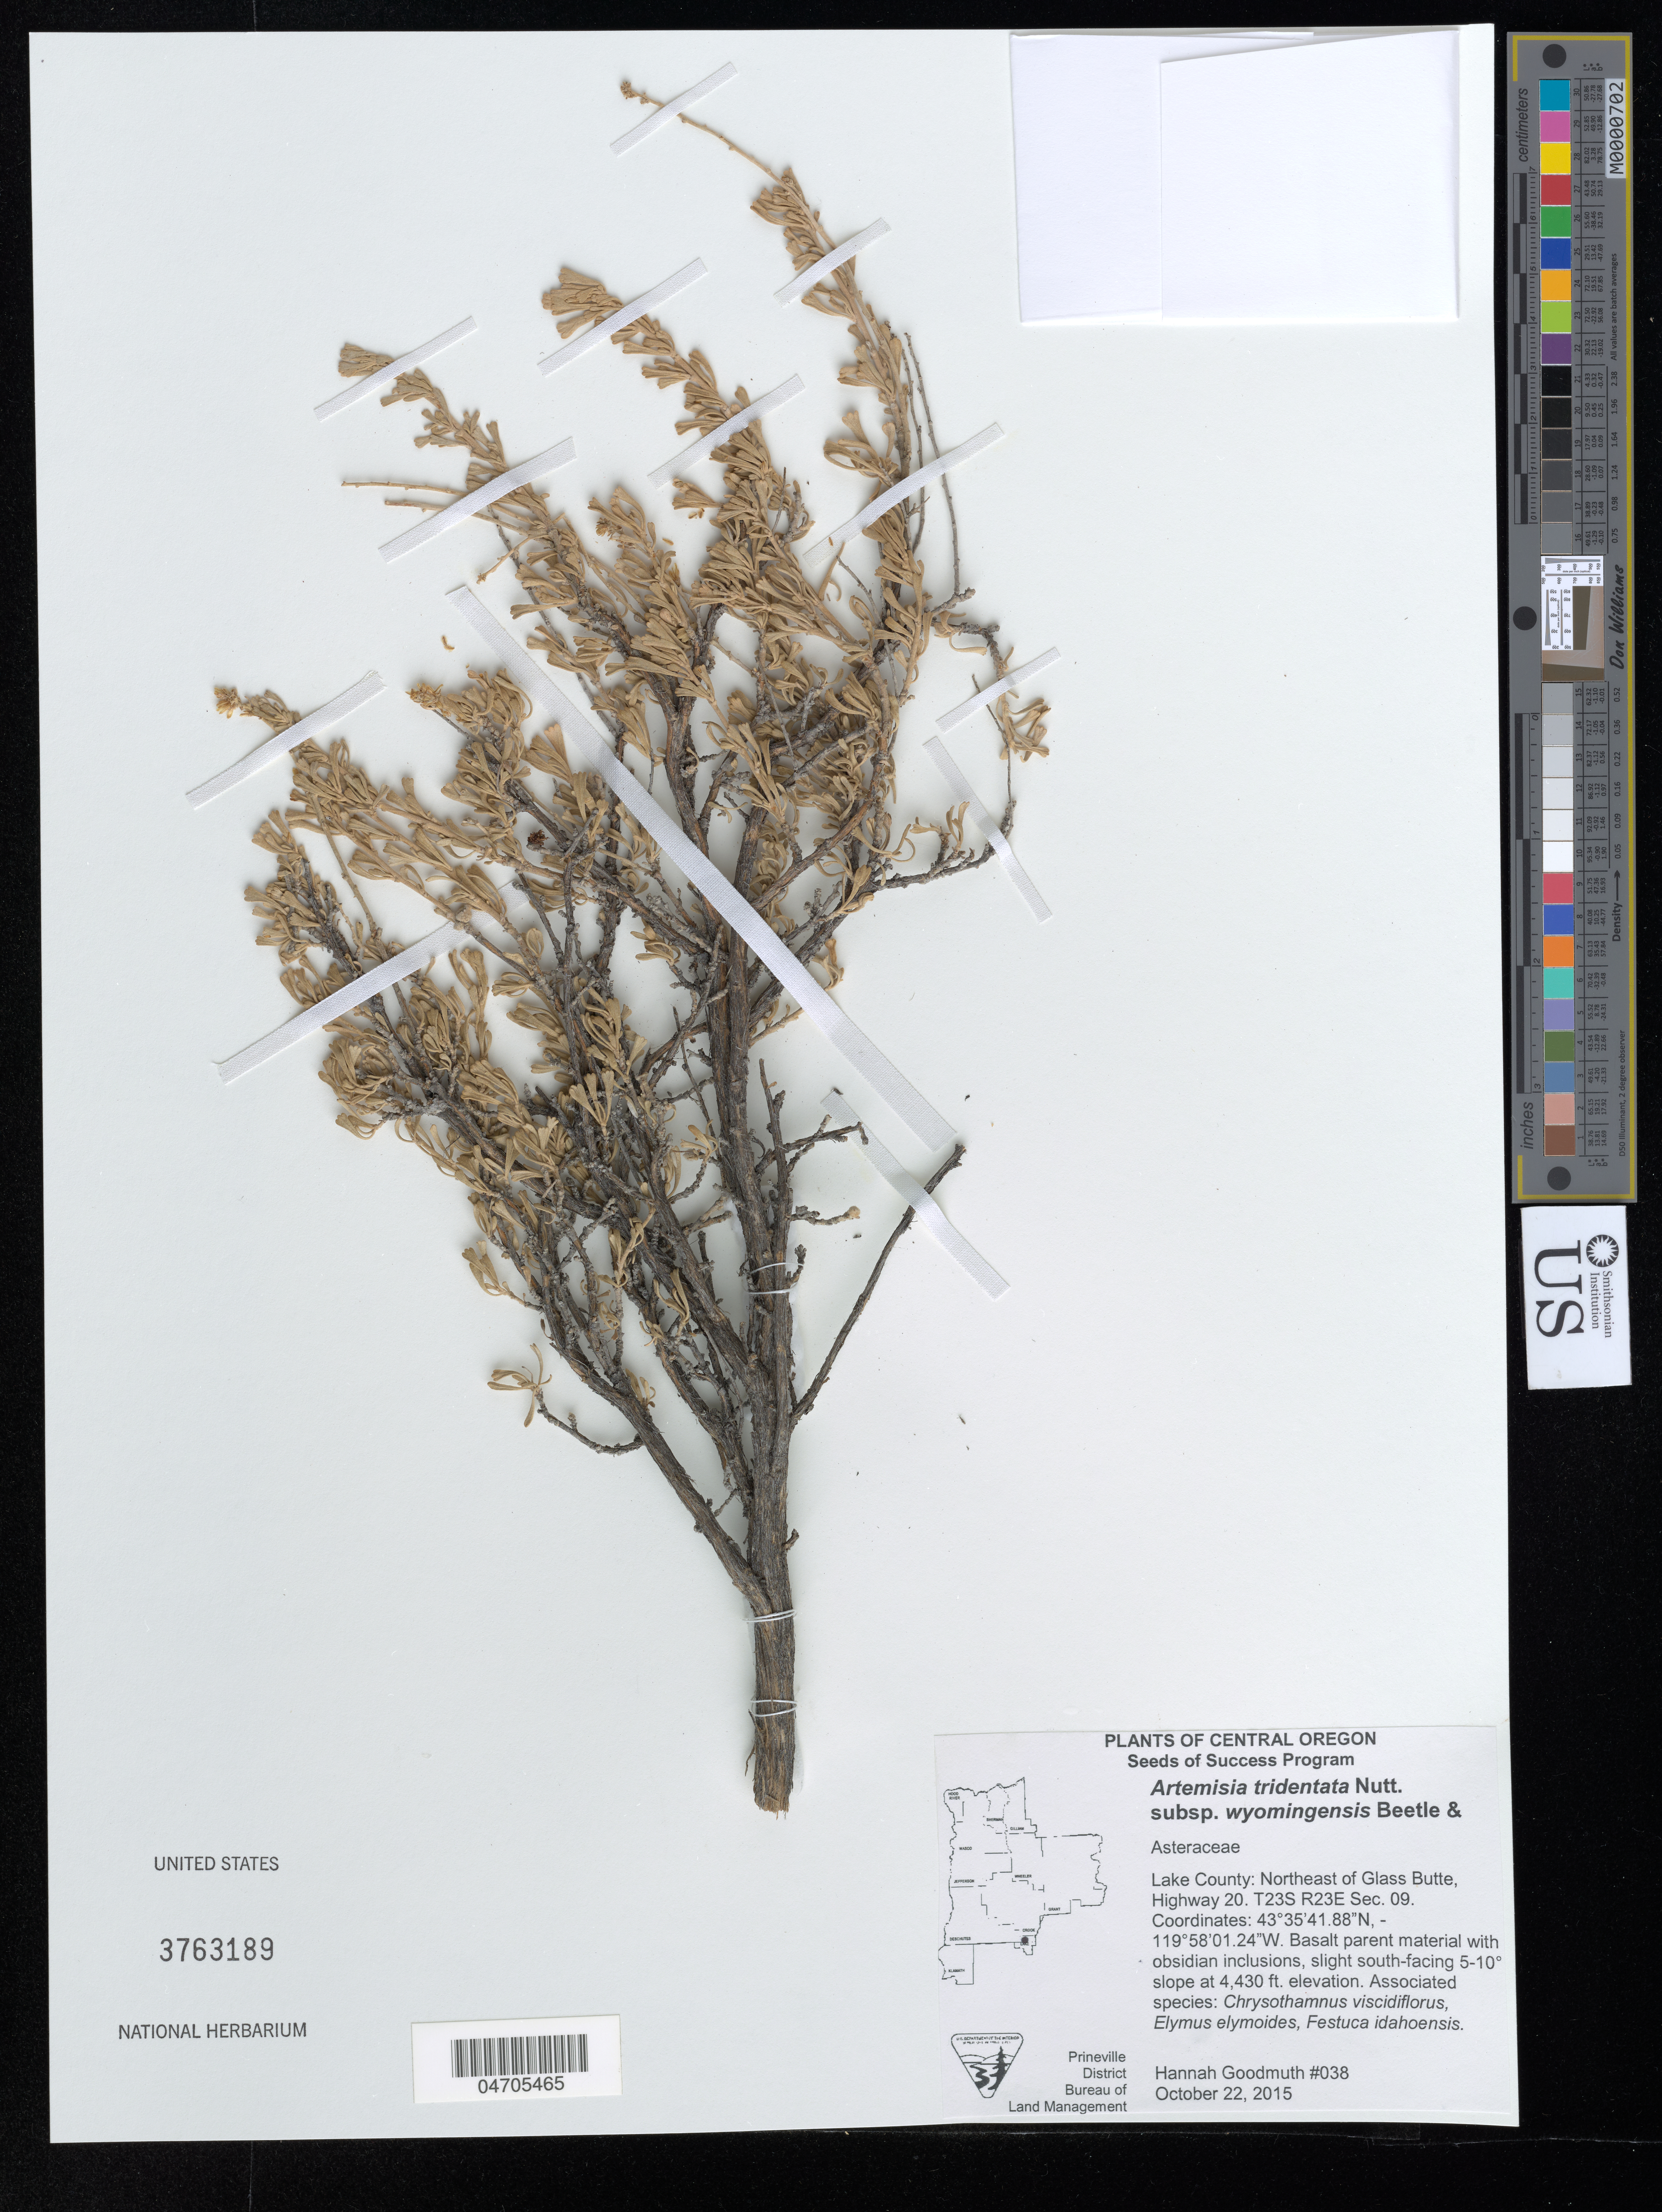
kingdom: Plantae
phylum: Tracheophyta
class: Magnoliopsida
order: Asterales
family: Asteraceae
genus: Artemisia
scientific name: Artemisia tridentata subsp. wyomingensis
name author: (Beetle & A.L. Young) S.L. Welsh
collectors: H. Goodmuth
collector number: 038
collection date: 2015-10-22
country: United States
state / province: Oregon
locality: Central Oregon. Lake County: Northeast of Glass Butte, Highway 20. T23S R23E Sec. 09.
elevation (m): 1350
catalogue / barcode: US 3763189